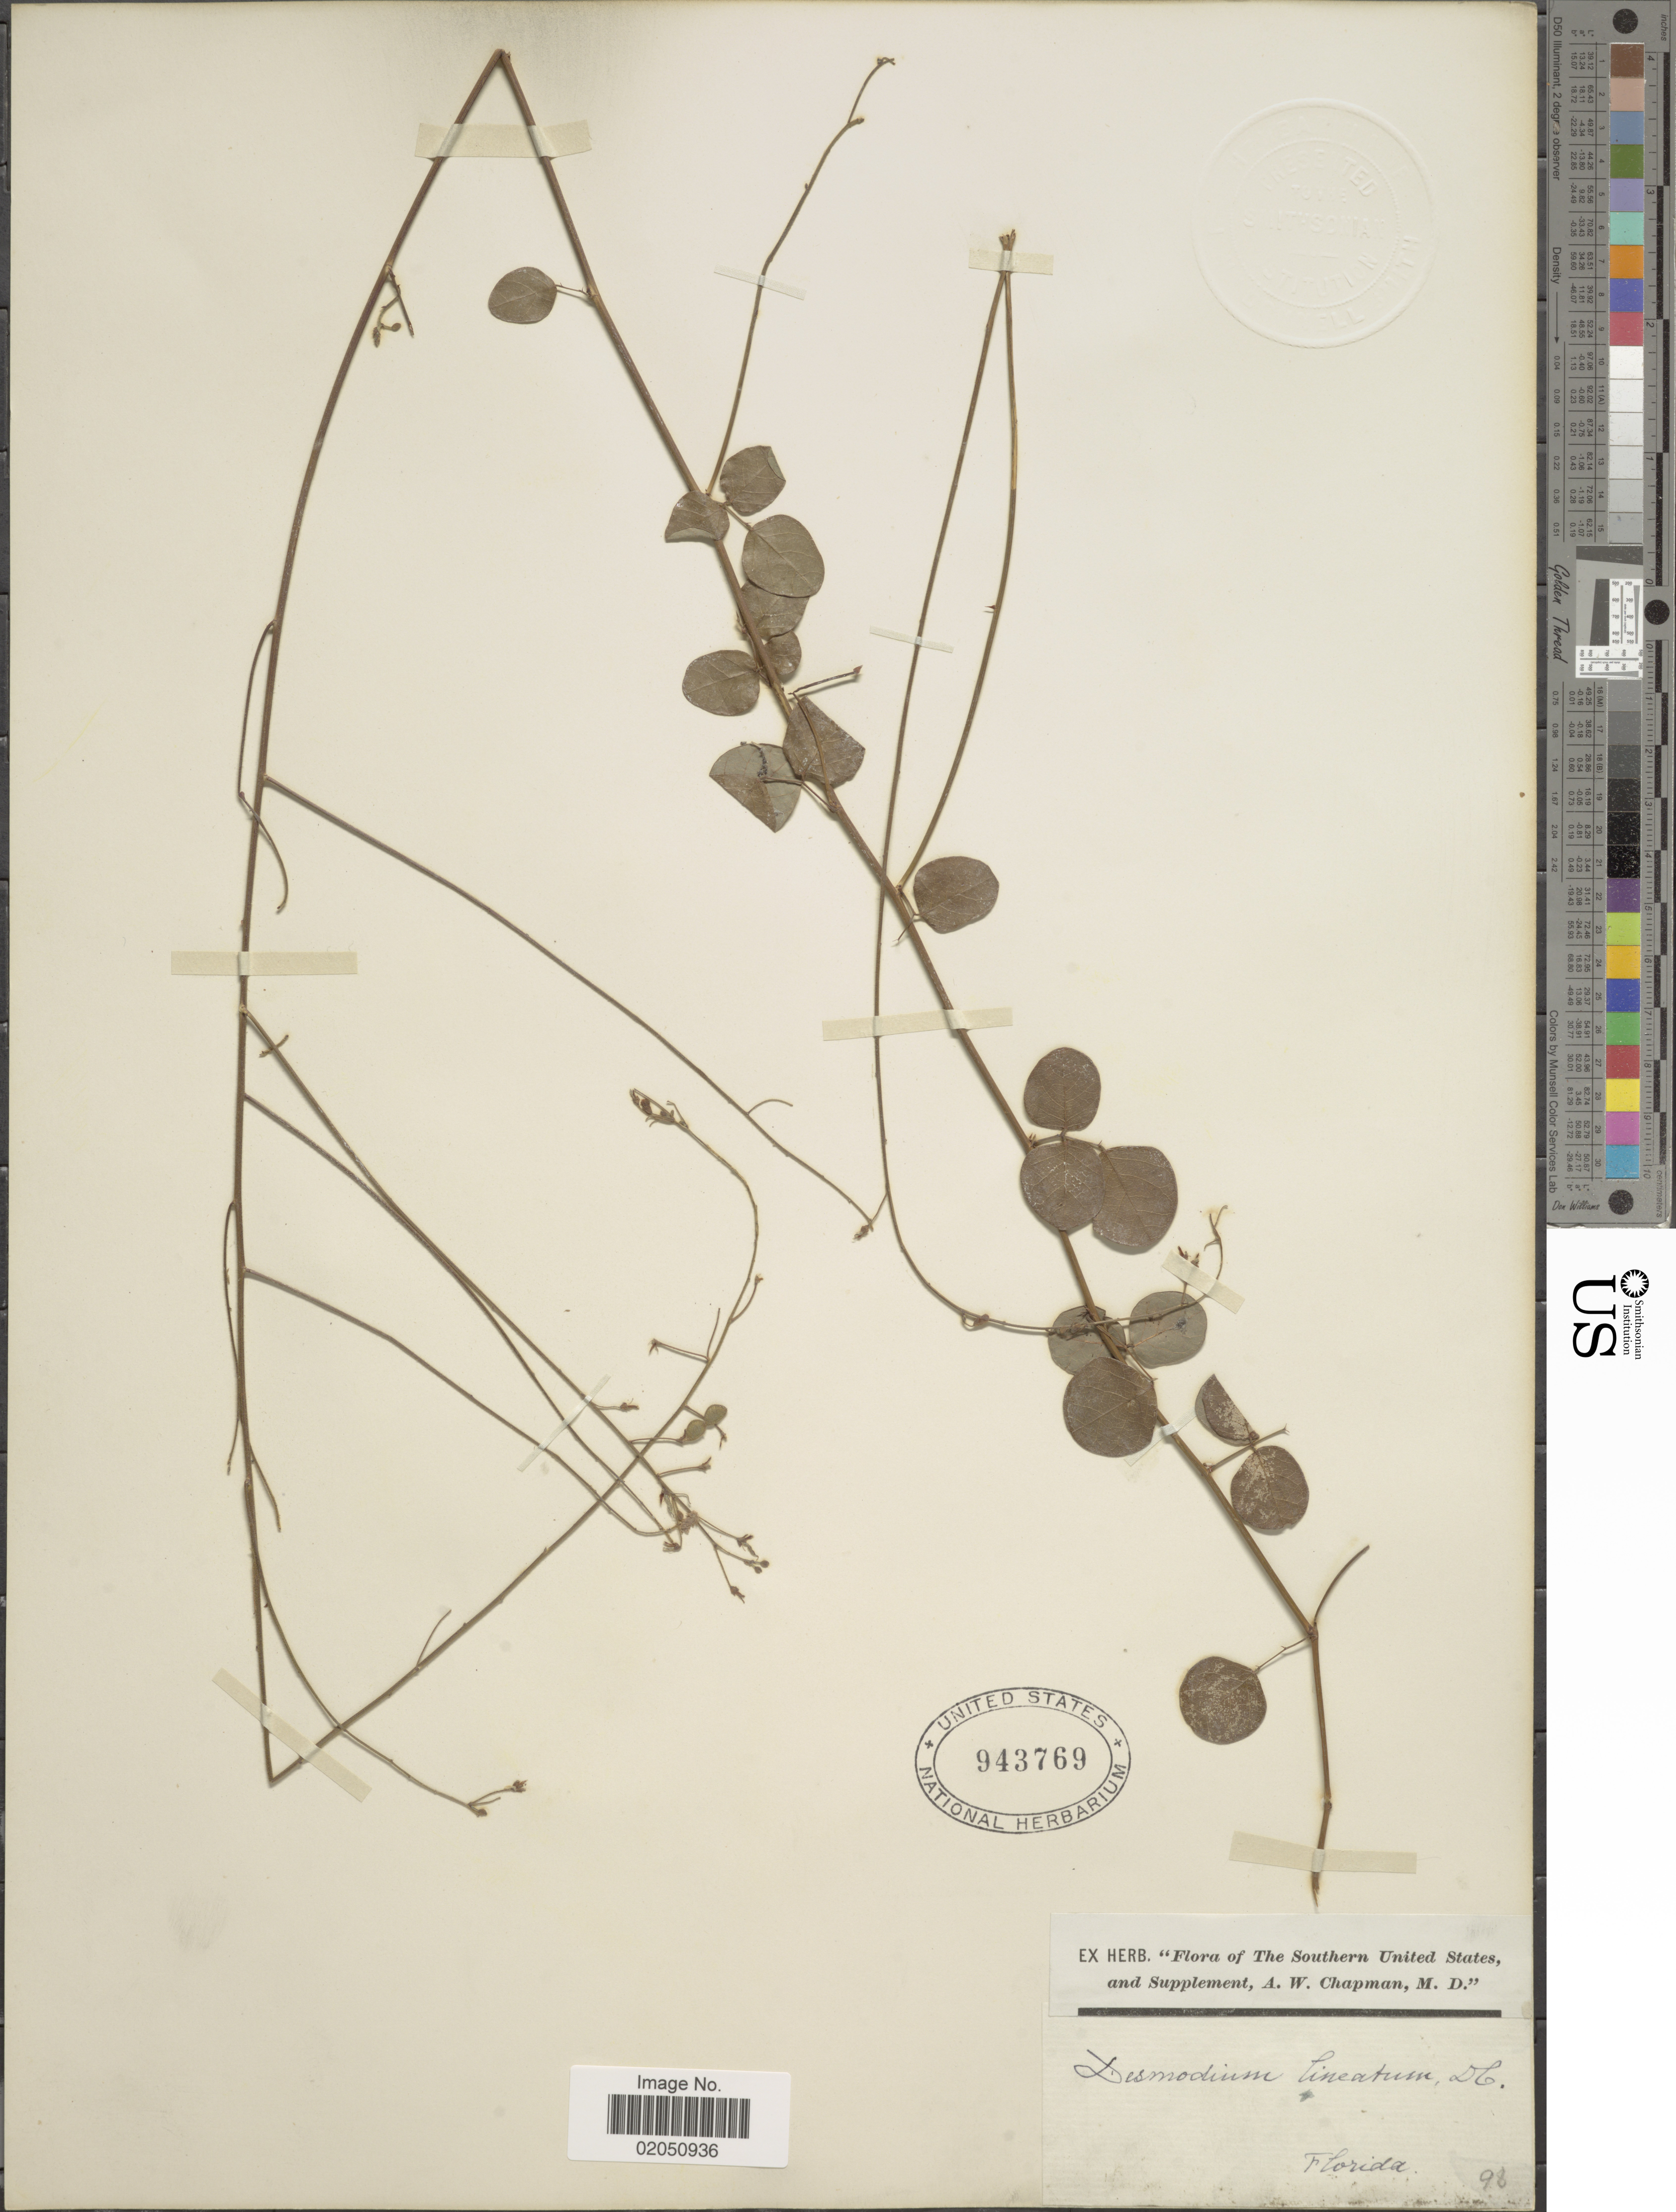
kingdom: Plantae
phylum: Tracheophyta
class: Magnoliopsida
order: Fabales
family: Fabaceae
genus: Desmodium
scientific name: Desmodium lineatum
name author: DC.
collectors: A. W. Chapman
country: United States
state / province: Florida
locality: The Southern United States and Supplement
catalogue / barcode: US 943769